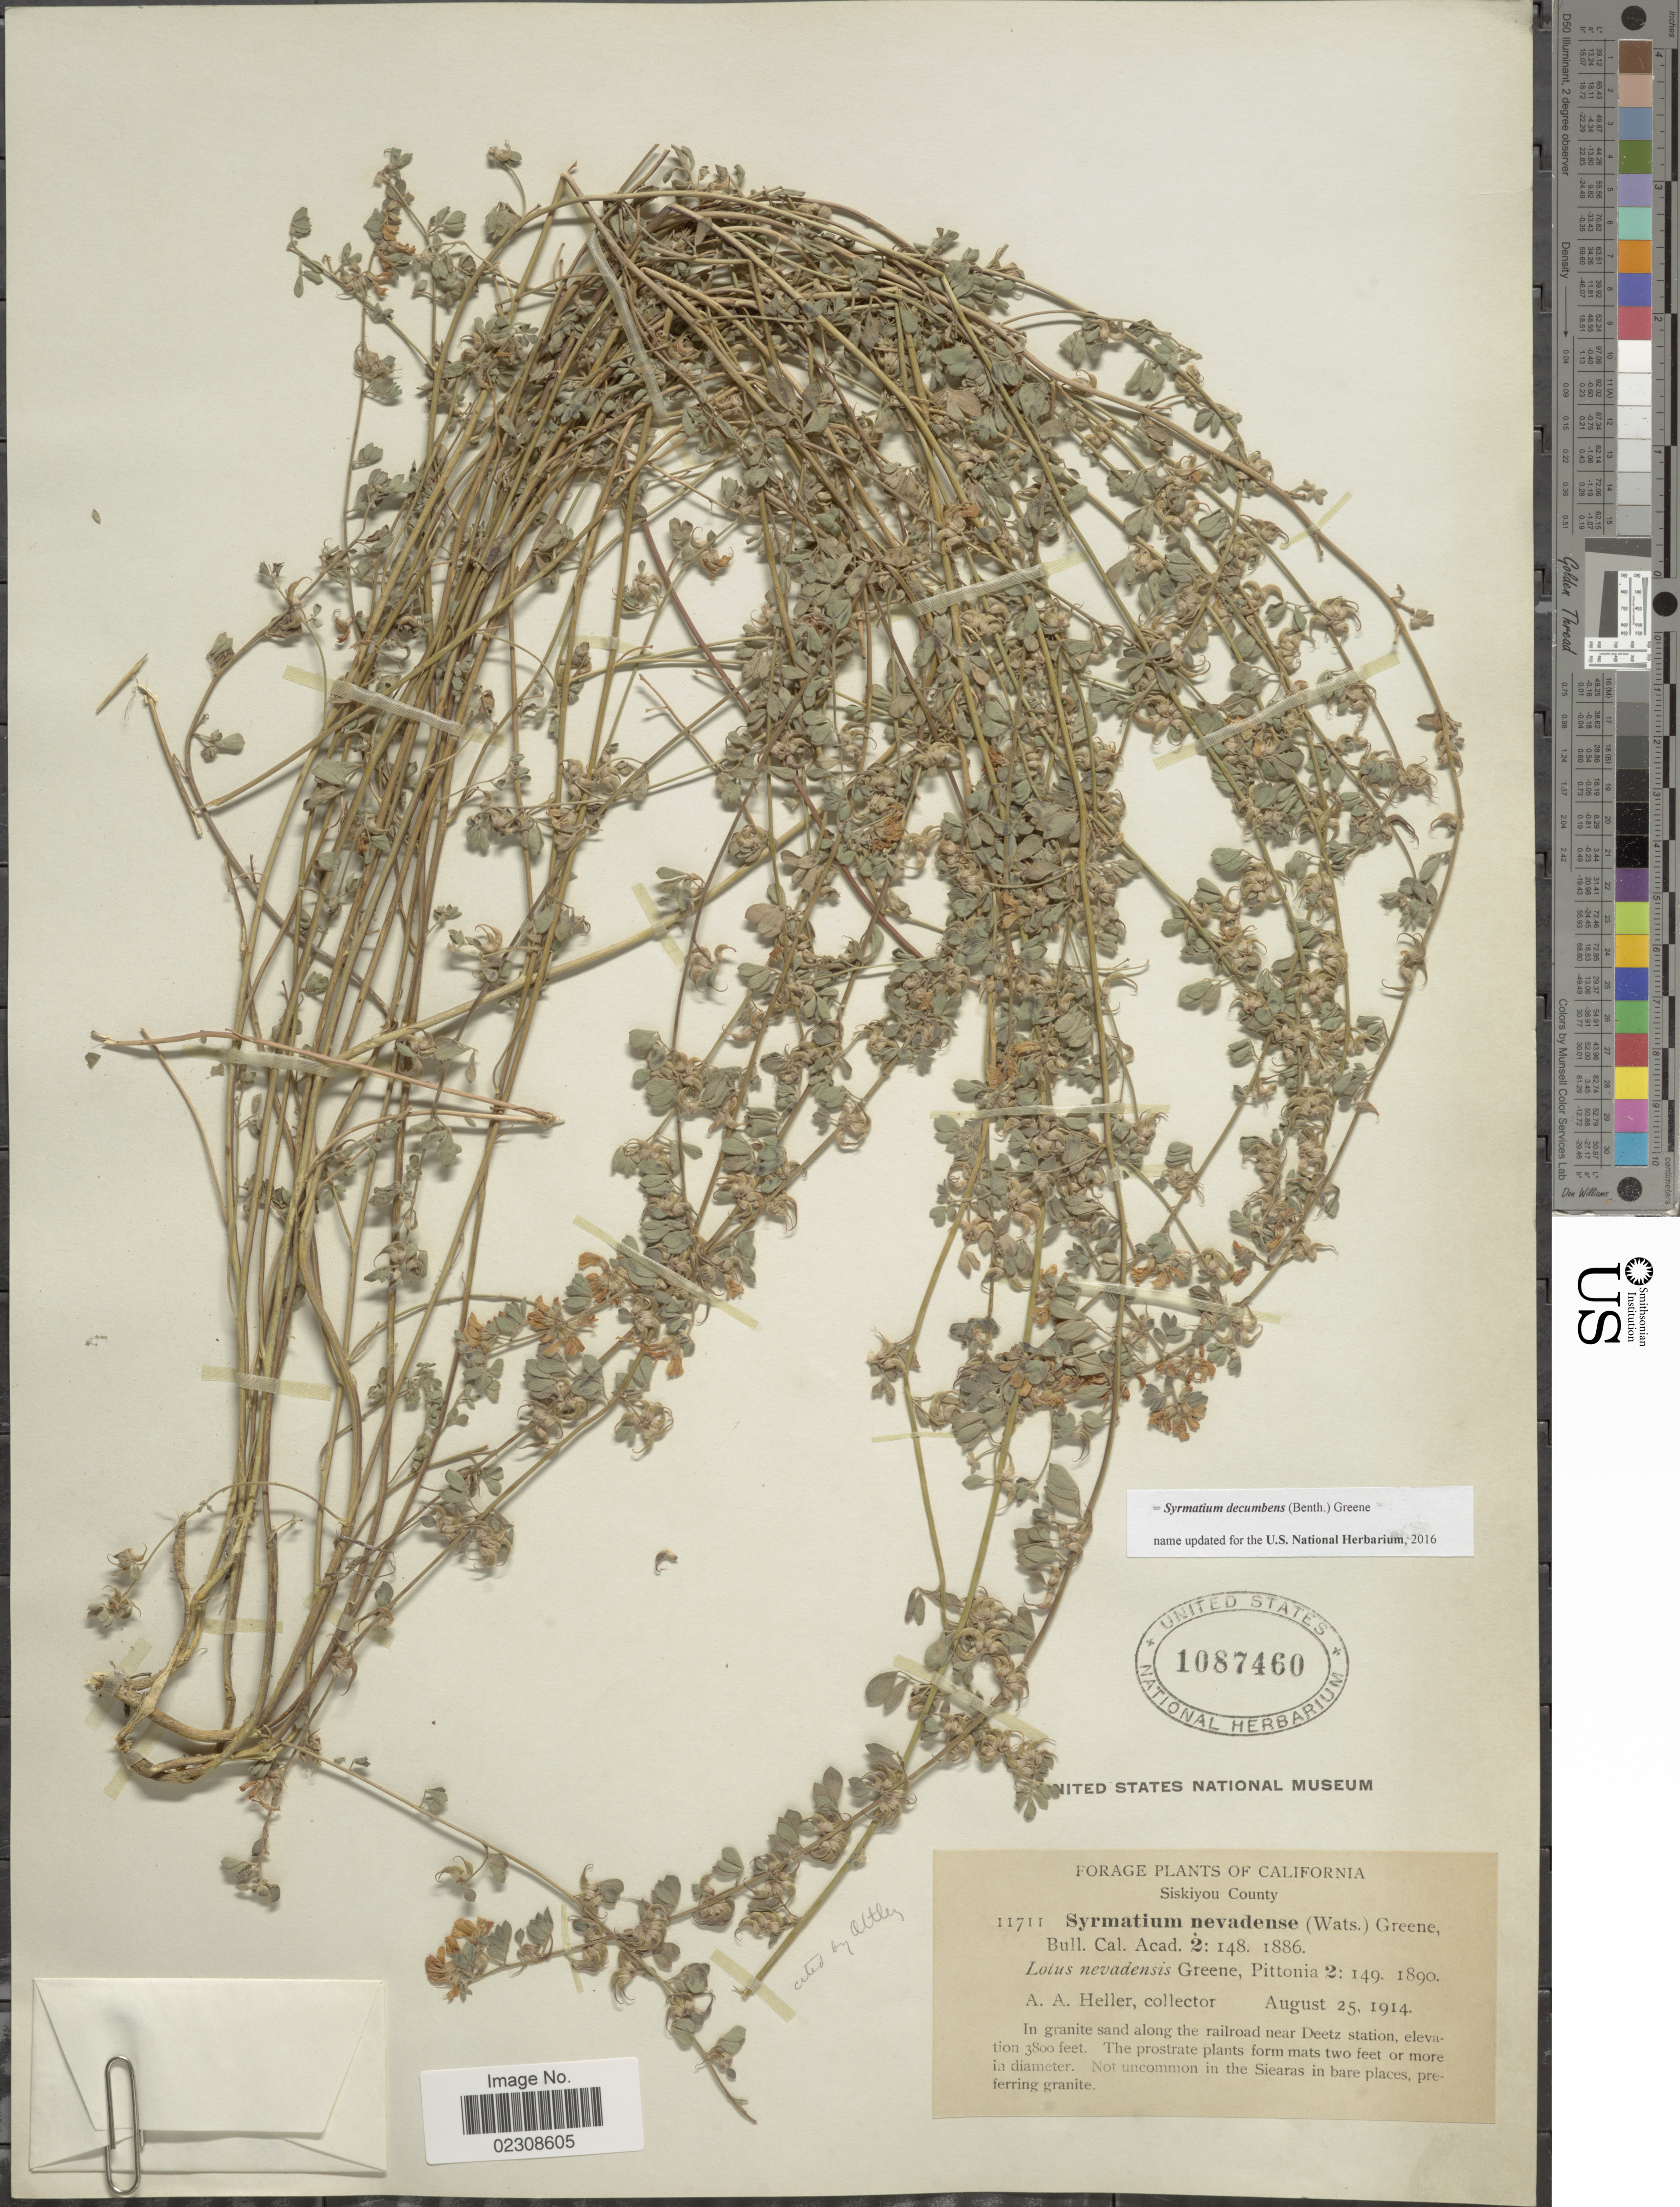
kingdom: Plantae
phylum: Tracheophyta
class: Magnoliopsida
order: Fabales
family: Fabaceae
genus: Syrmatium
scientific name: Syrmatium decumbens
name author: (Benth.) Greene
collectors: A. A. Heller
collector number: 11711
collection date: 1914-08-25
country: United States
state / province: California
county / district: Siskiyou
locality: Siskiyou County. In granite sand along the railroad near Deetz station.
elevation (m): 1158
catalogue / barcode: US 1087460